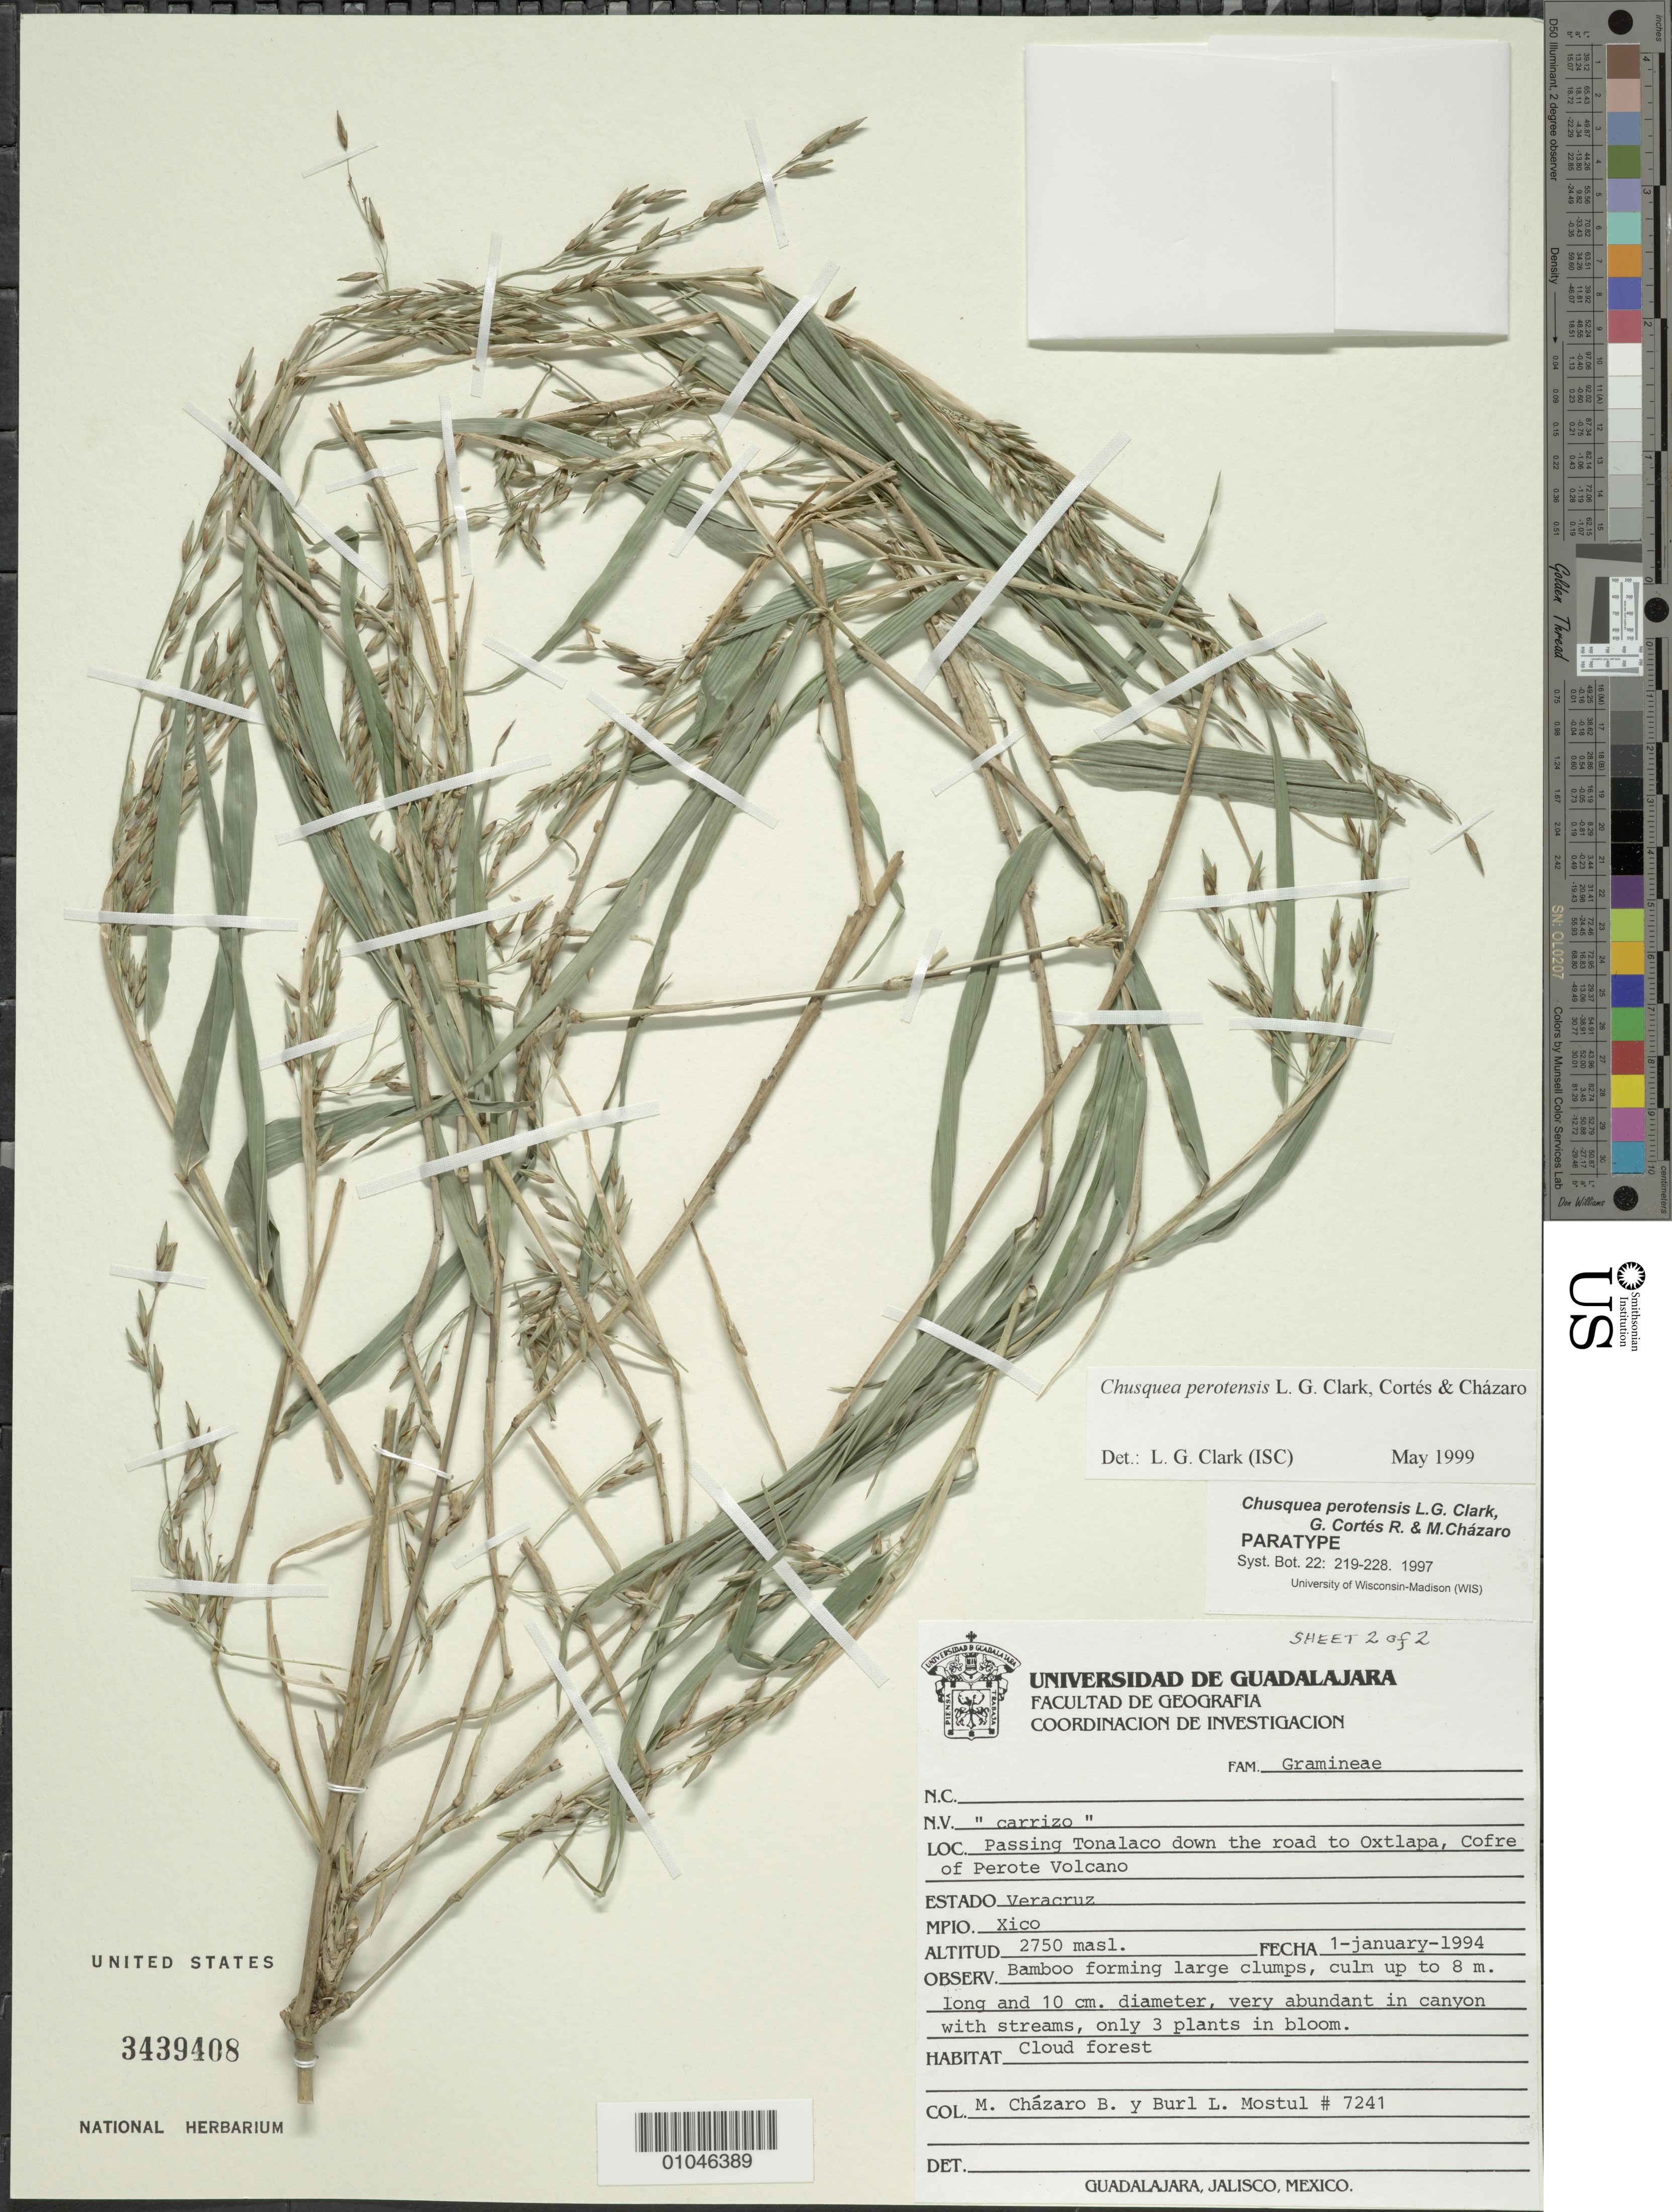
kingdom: Plantae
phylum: Tracheophyta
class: Liliopsida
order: Poales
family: Poaceae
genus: Chusquea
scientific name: Chusquea perotensis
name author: L.G. Clark et al.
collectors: M. de J. Cházaro Basáñoez & B. Mostul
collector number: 7241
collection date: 1994-01-01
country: Mexico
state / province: Jalisco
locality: Passing Tonalaco down the road to Oxtlapa, Cofre of Perote Volcano, Mpio. Xico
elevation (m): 2750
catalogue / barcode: US 3439408